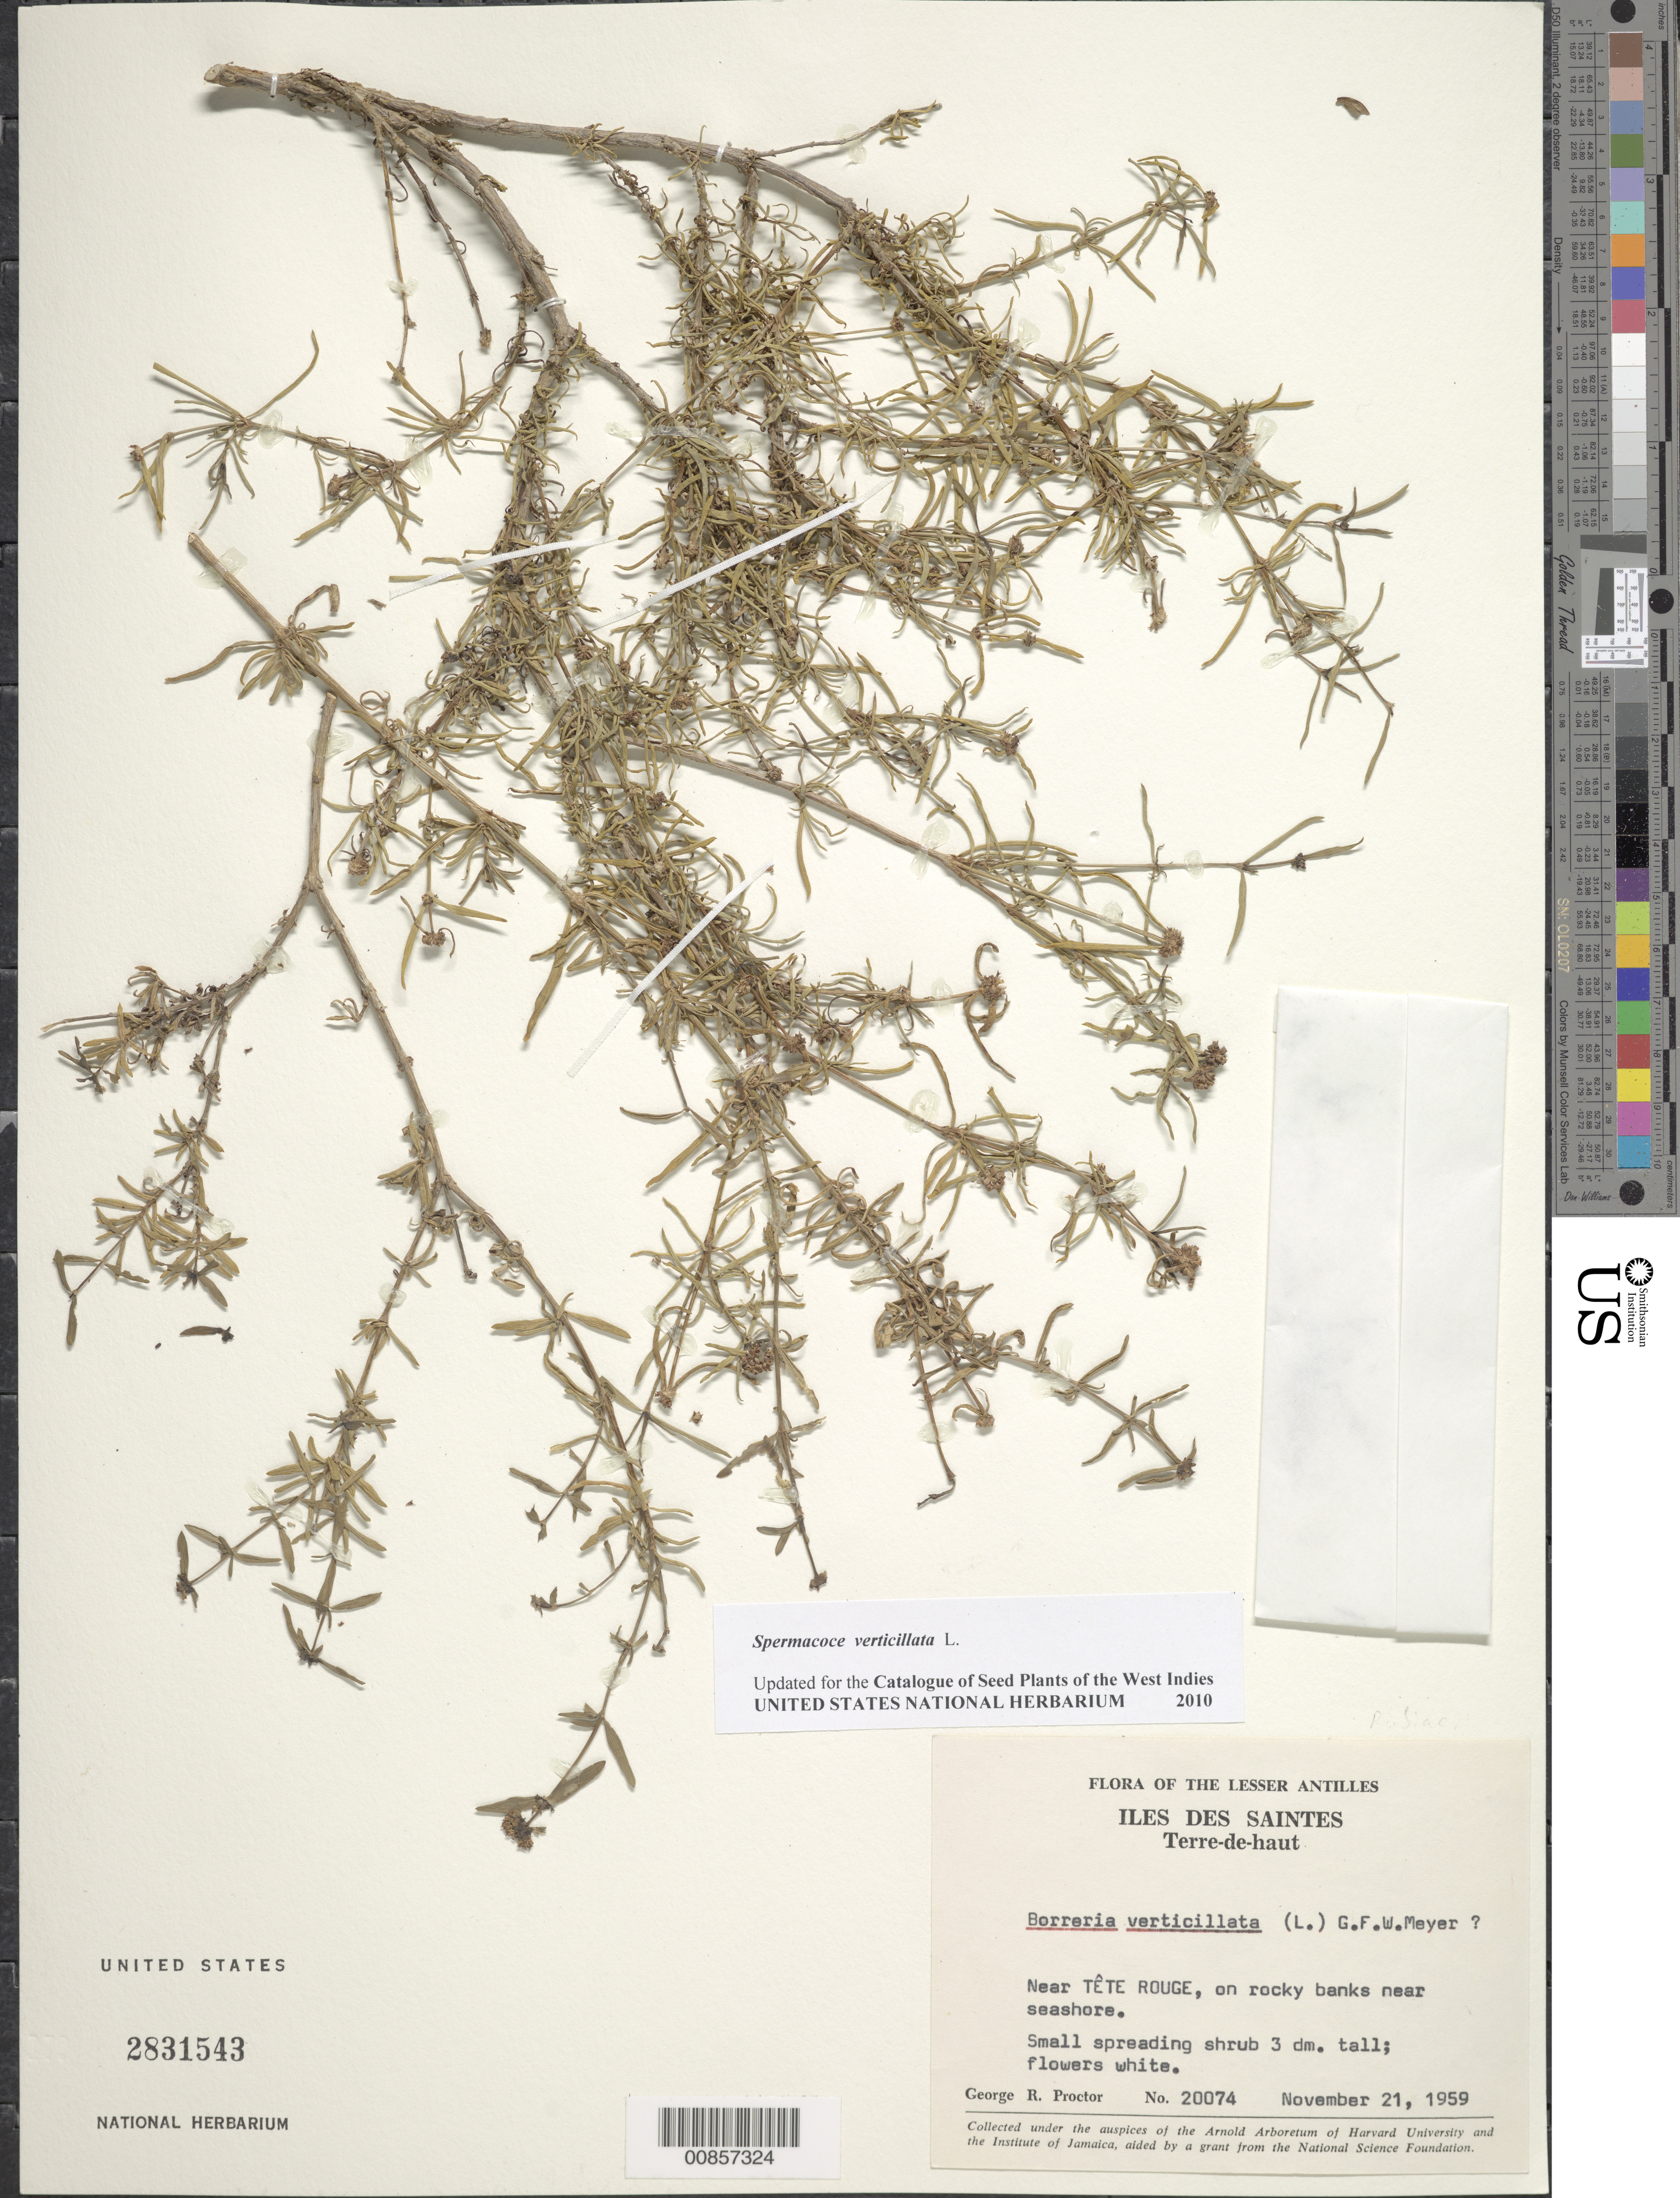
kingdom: Plantae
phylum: Tracheophyta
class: Magnoliopsida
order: Gentianales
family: Rubiaceae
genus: Spermacoce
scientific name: Spermacoce verticillata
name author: L.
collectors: G. R. Proctor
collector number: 20074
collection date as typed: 21 Nov 1959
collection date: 1959-11-21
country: Guadeloupe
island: Terre de Haut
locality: Terre-de-haut. Near Tête Rouge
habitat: On rocky banks near seashore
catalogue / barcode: US 2831543